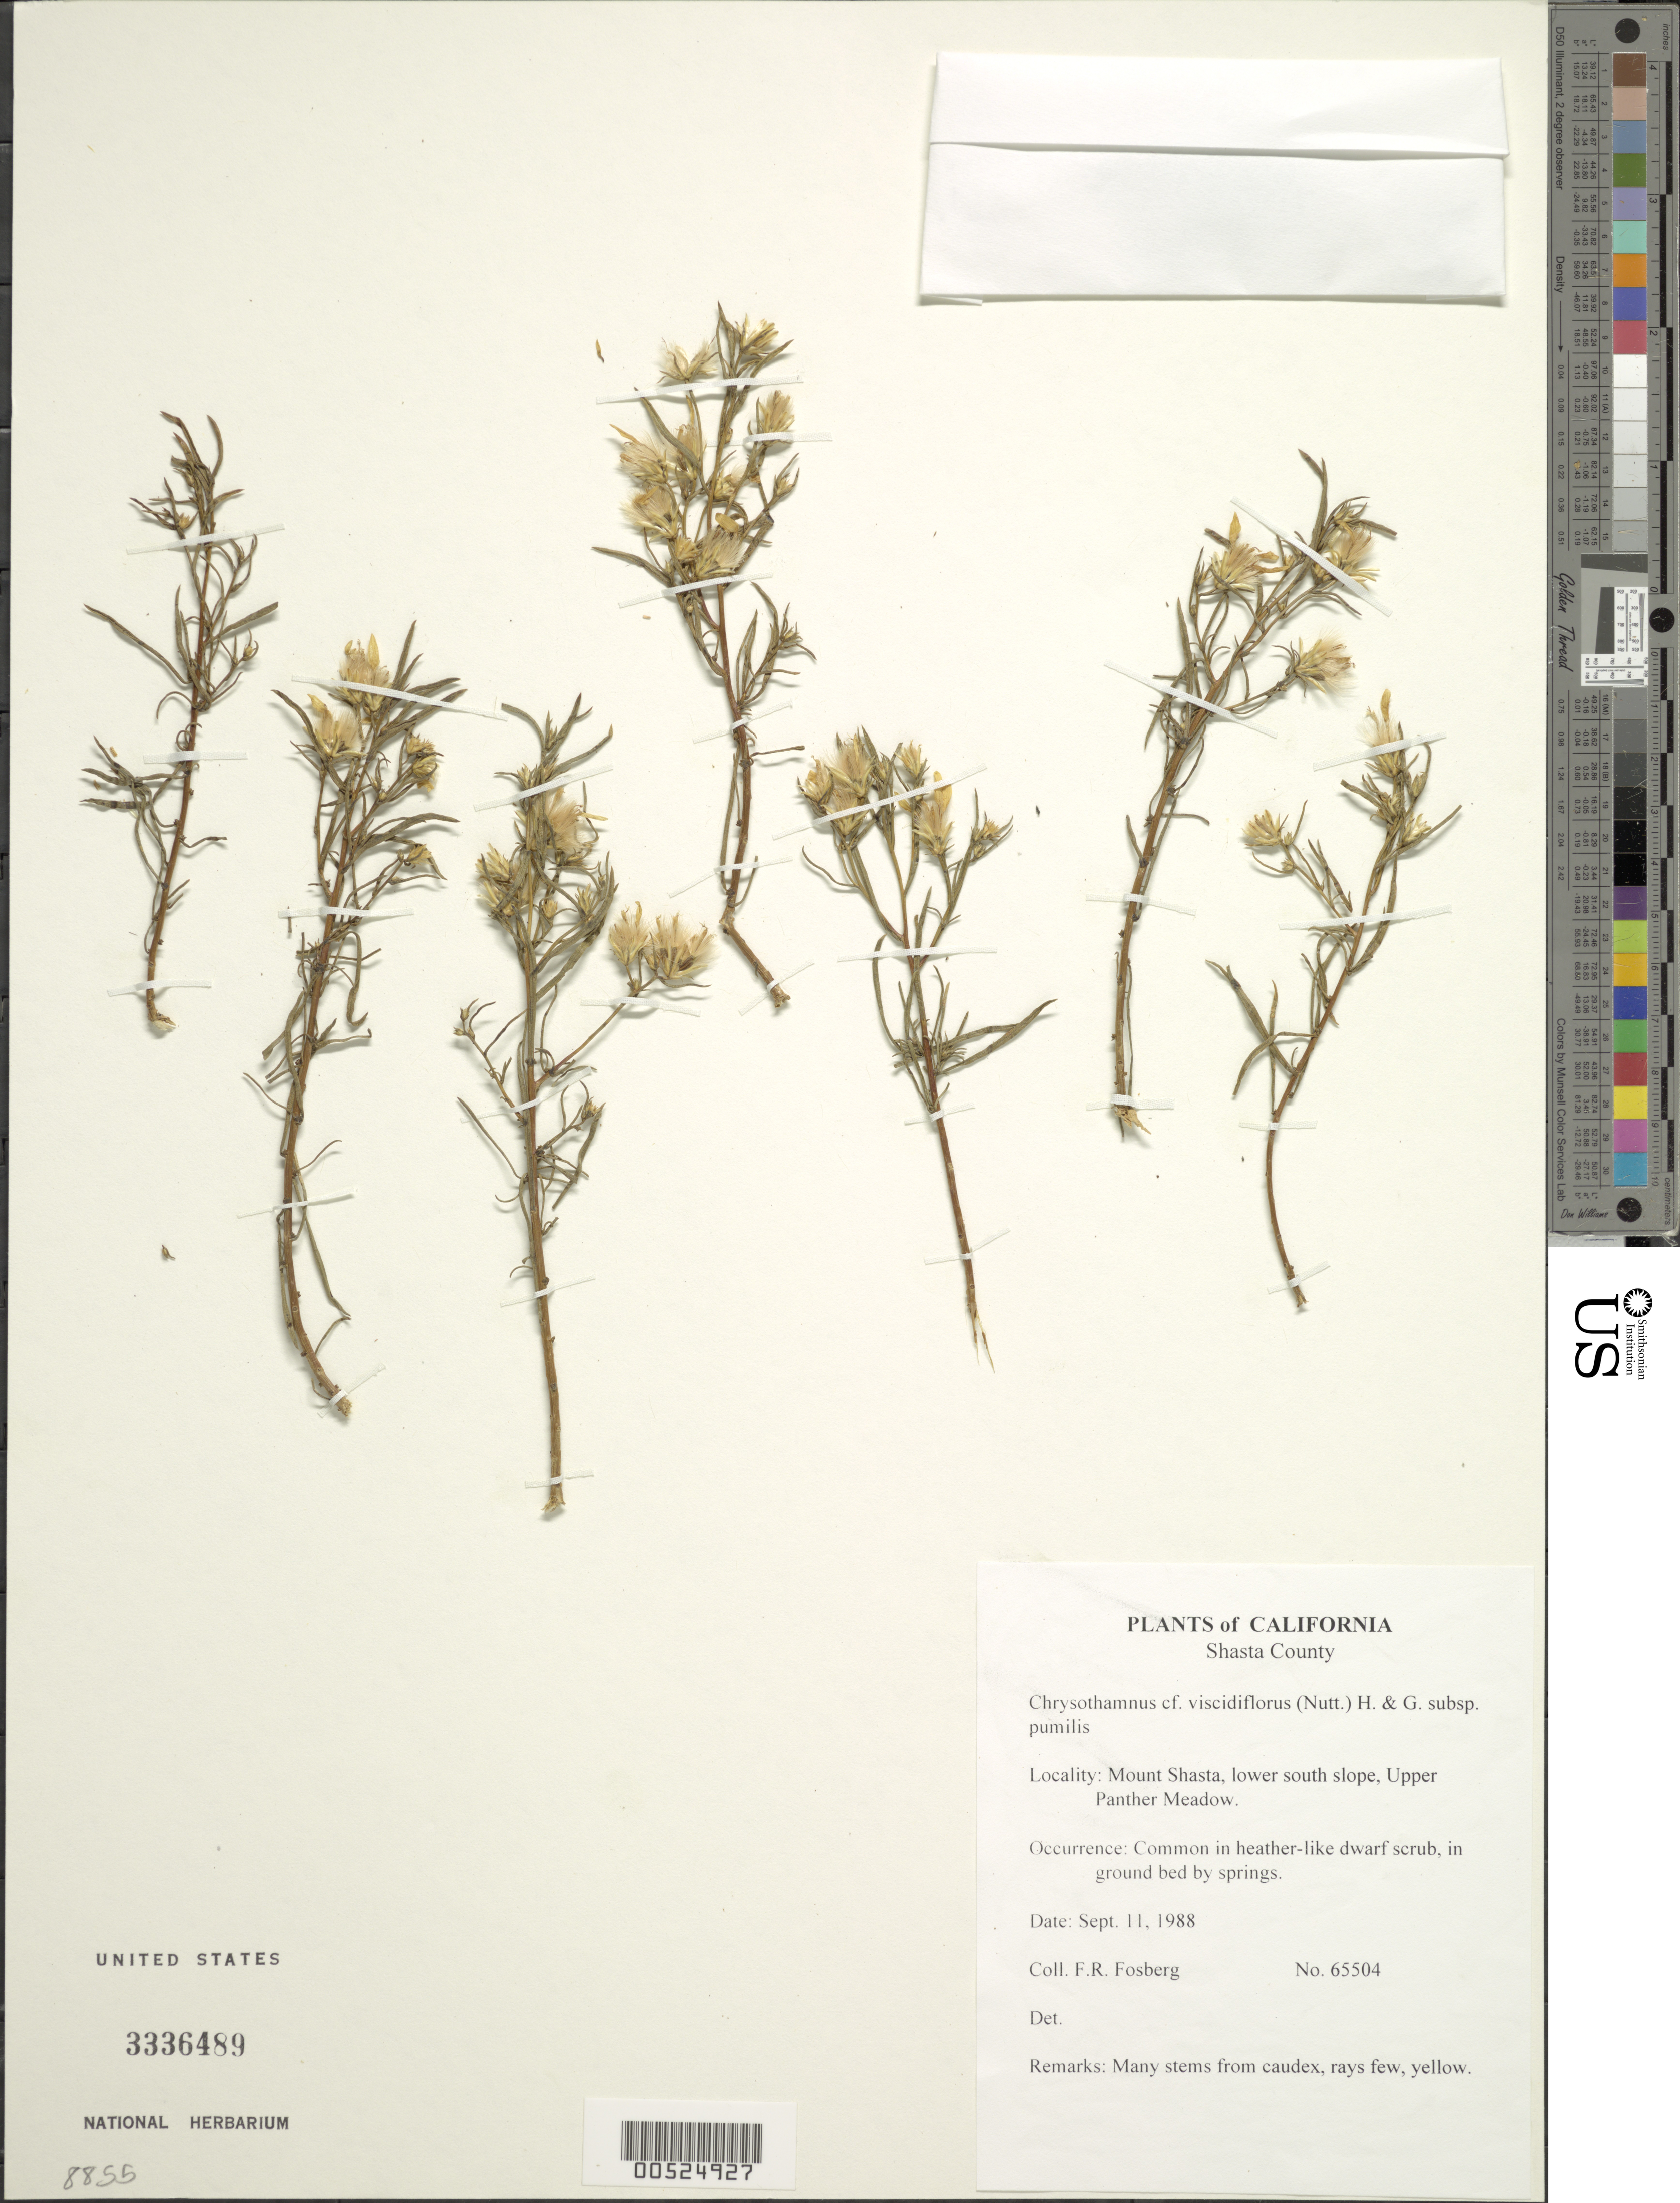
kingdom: Plantae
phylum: Tracheophyta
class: Magnoliopsida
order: Asterales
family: Asteraceae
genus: Ericameria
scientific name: Ericameria bloomeri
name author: (A. Gray) J.F. Macbr.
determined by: Urbatsch, Lowell E., Curator (LSU), Louisiana State University (UNITED STATES)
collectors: F. R. Fosberg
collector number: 65504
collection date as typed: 11 Sep 1988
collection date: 1988-09-11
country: United States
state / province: California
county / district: Shasta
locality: Mount shasta, lower south slope, upper panther meadow.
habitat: Common in heather-like dwarf scrub, in ground bed by springs.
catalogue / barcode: US 3336489